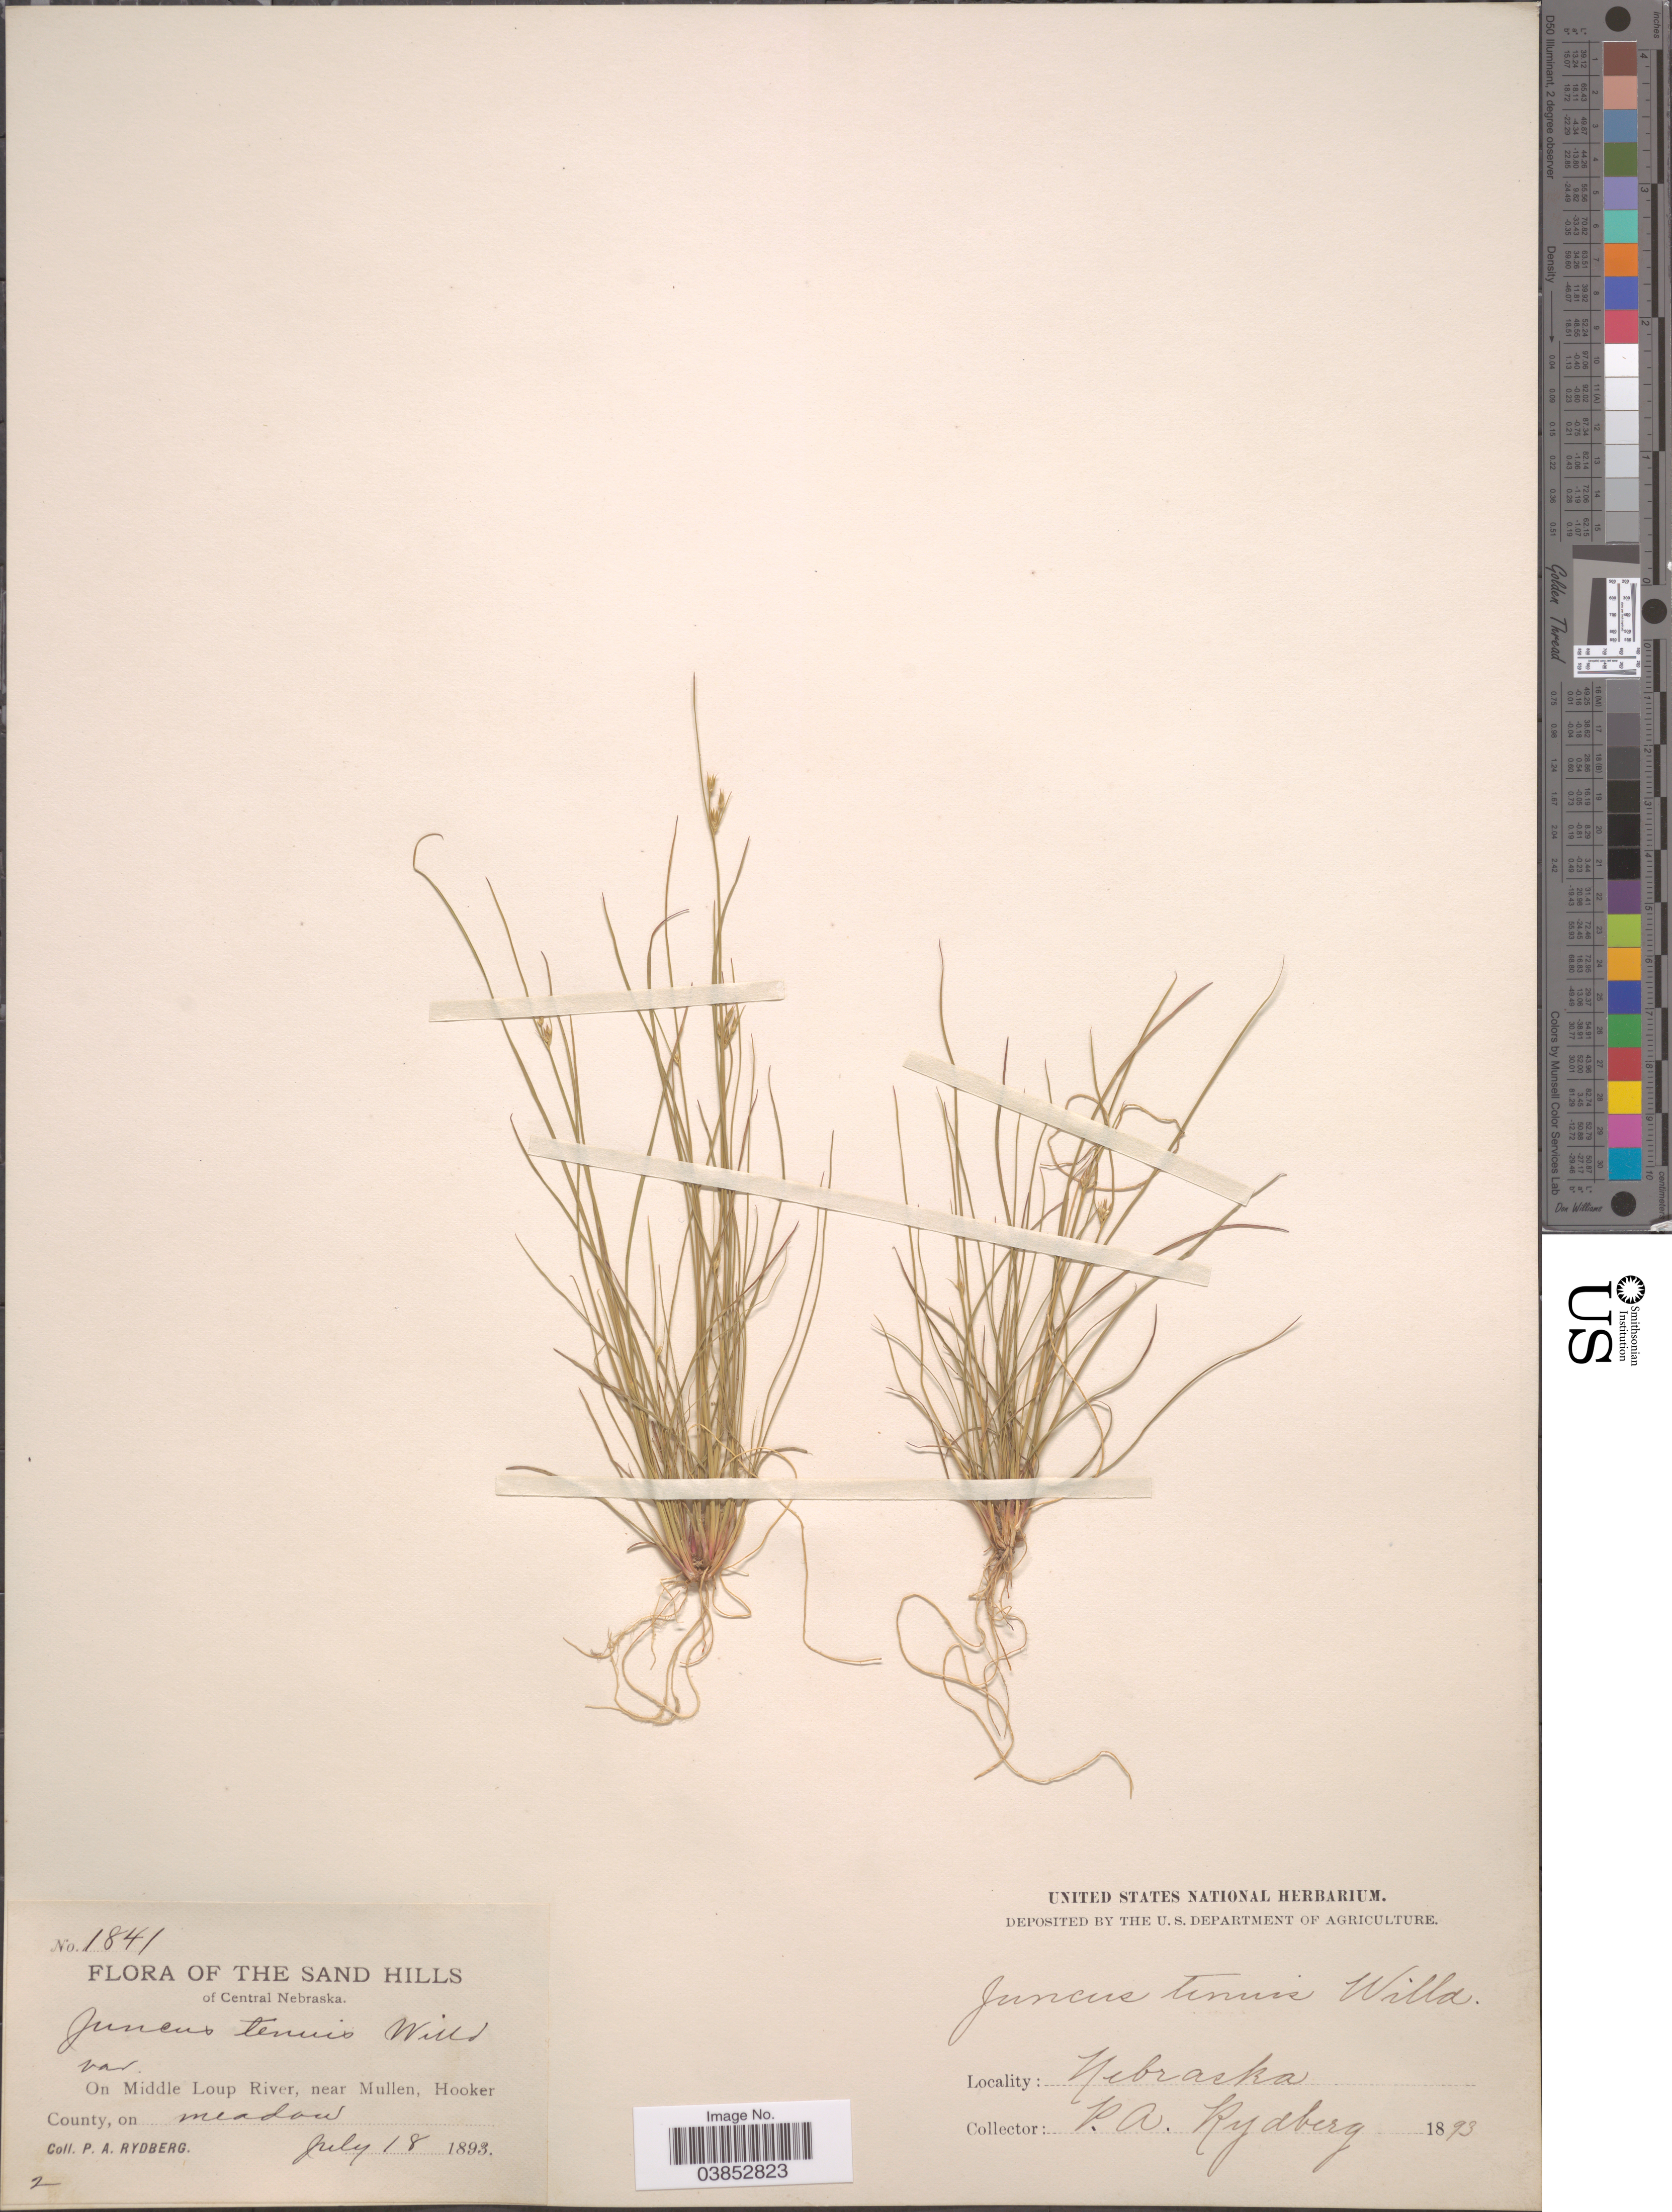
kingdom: Plantae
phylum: Tracheophyta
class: Liliopsida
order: Poales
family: Juncaceae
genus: Juncus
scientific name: Juncus dudleyi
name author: Wiegand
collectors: P. A. Rydberg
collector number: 1841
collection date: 1893-07-18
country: United States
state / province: Nebraska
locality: Sand Hills of Central Nebraska. On Middle Loup River, near Mullen, Hooker County, on meadow.